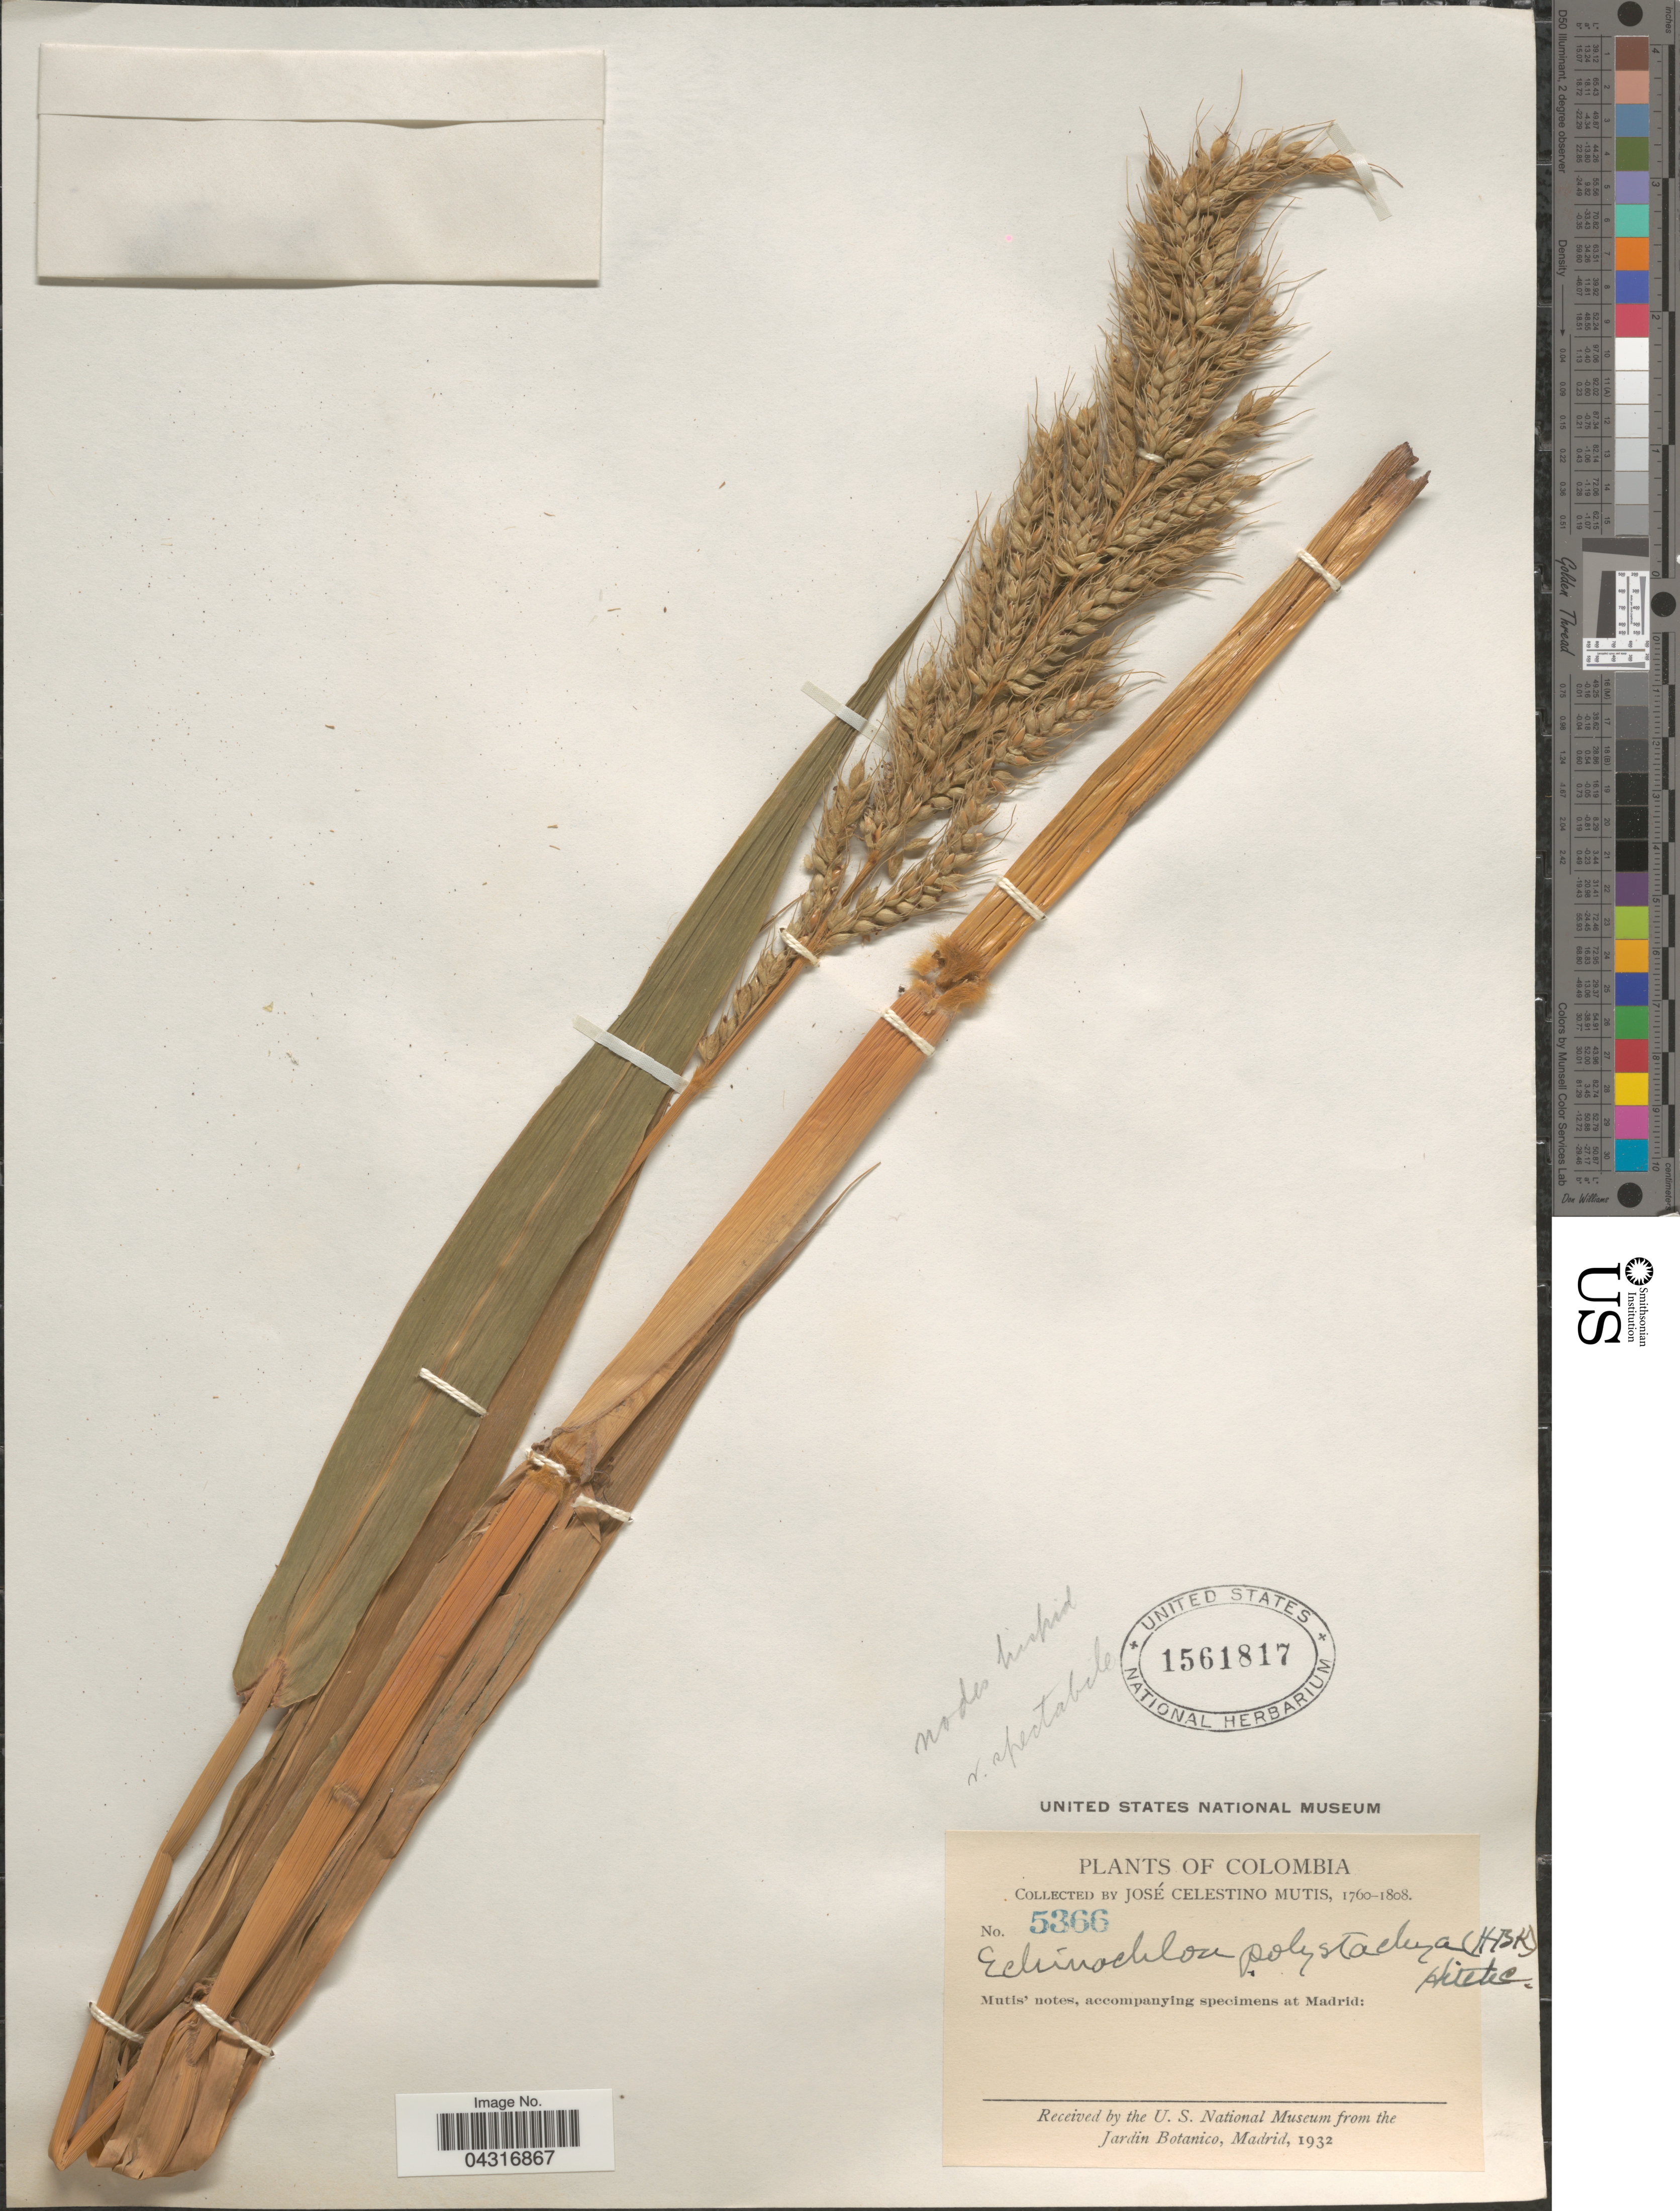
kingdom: Plantae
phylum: Tracheophyta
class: Liliopsida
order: Poales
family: Poaceae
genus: Echinochloa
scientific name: Echinochloa polystachya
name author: (Kunth) Hitchc.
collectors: J. C. B. Mutis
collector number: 5366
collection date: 1760/1808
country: Colombia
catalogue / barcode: US 1561817